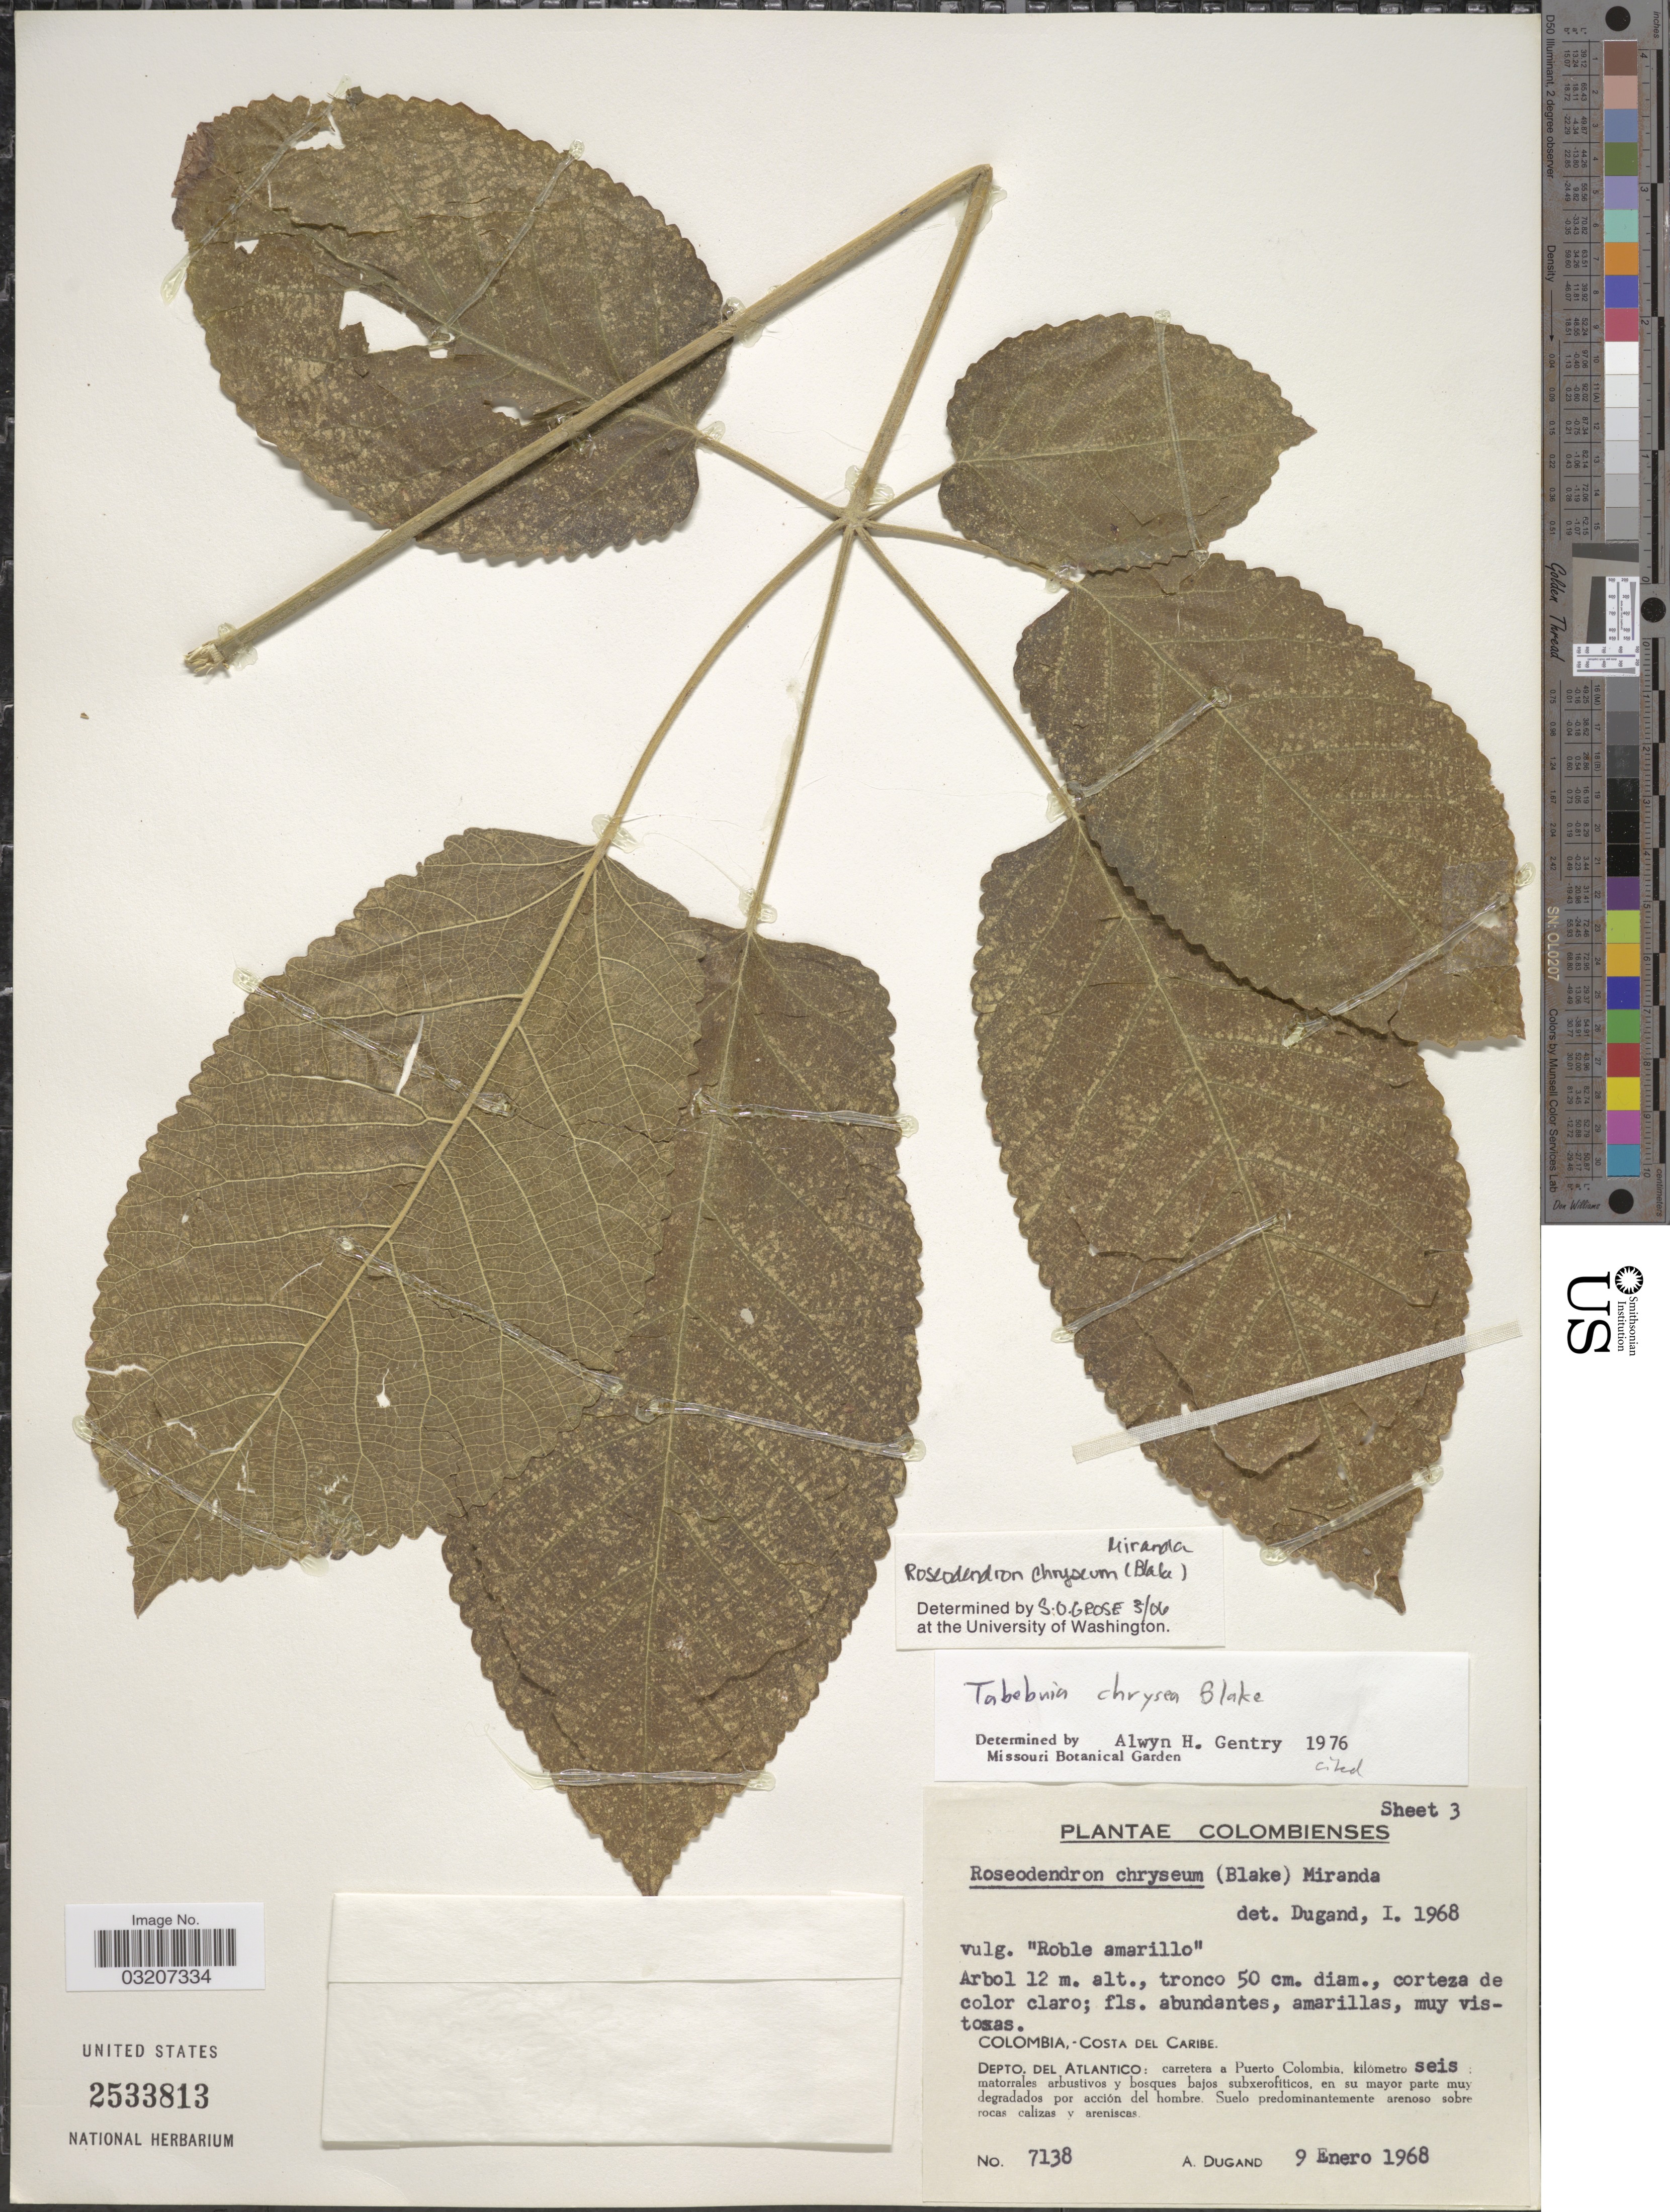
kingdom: Plantae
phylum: Tracheophyta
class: Magnoliopsida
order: Lamiales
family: Bignoniaceae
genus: Roseodendron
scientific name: Roseodendron chryseum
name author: (S.F. Blake) Miranda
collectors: A. Dugand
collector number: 7138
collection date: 1968-01-09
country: Colombia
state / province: Atlántico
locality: Costa del Caribe, Depto. del Atlantico: Carretera a Puerto Colombia, kilômetro seis.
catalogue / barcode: US 2533813